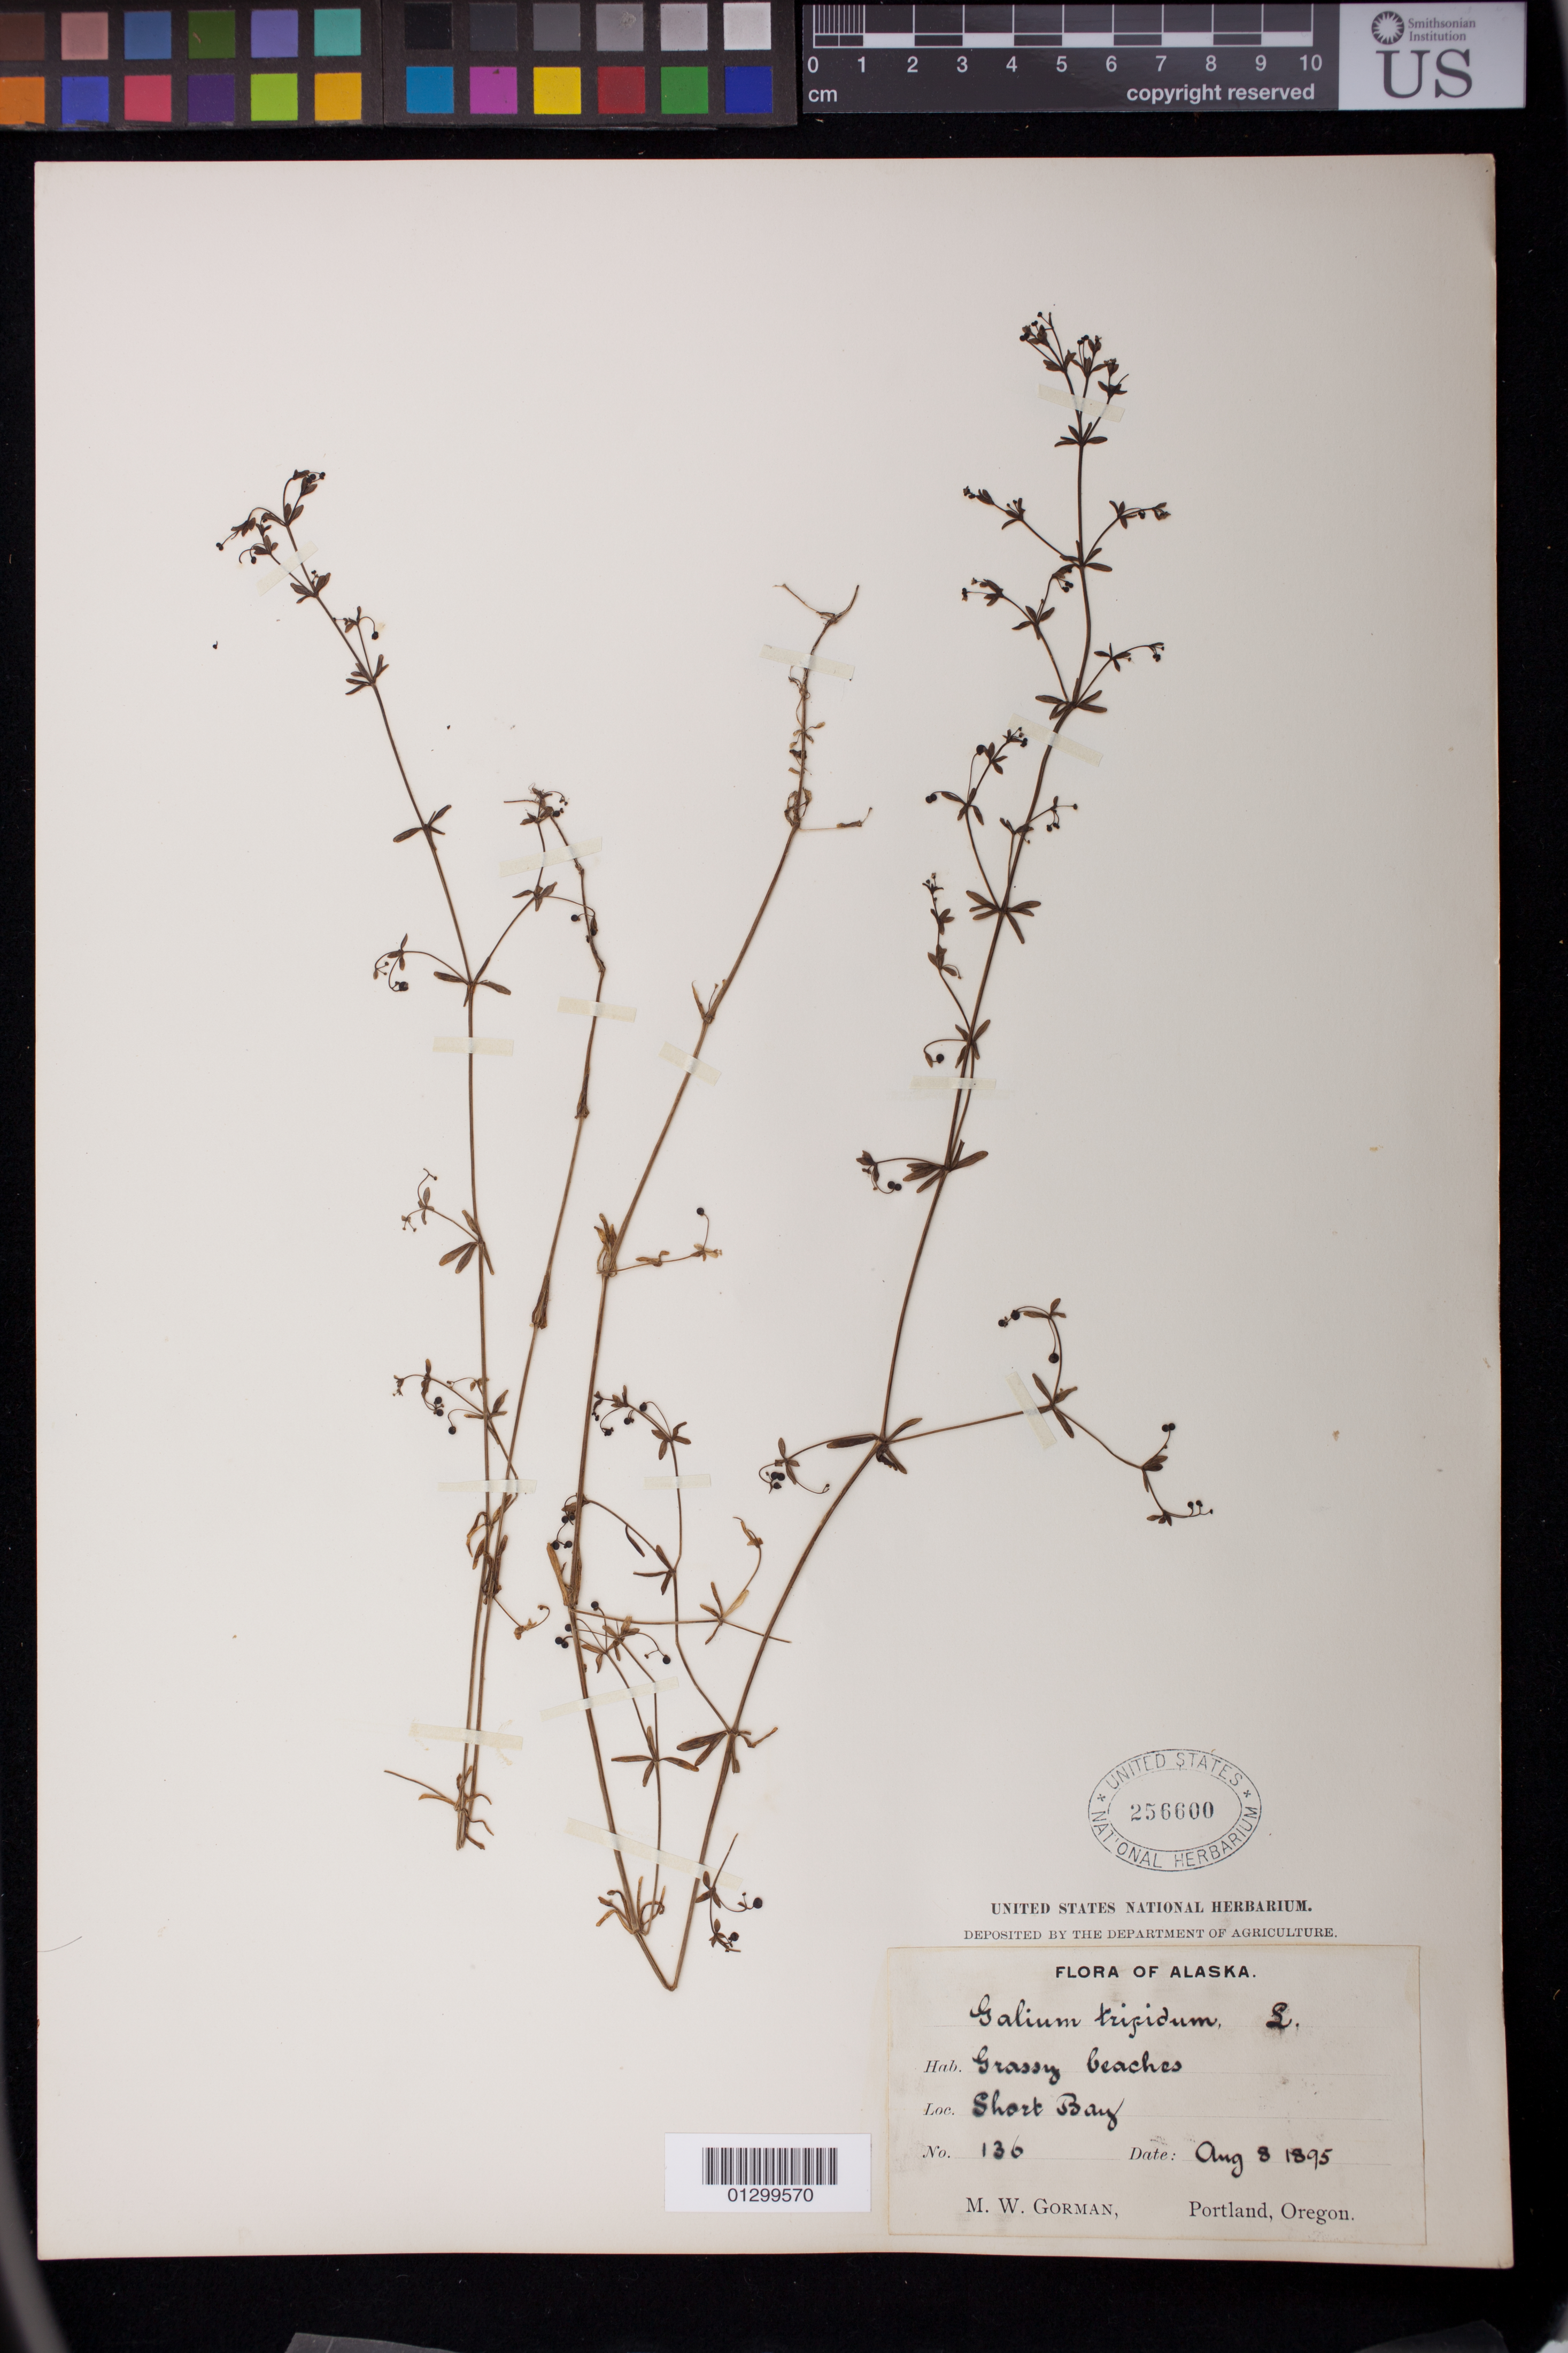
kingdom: Plantae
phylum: Tracheophyta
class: Magnoliopsida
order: Gentianales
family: Rubiaceae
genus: Galium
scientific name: Galium trifidum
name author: L.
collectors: M. W. Gorman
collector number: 136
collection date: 1895-08-08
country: United States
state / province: Alaska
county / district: Ketchikan Gateway Borough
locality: Short Bay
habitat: Grassy beaches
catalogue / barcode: US 256600